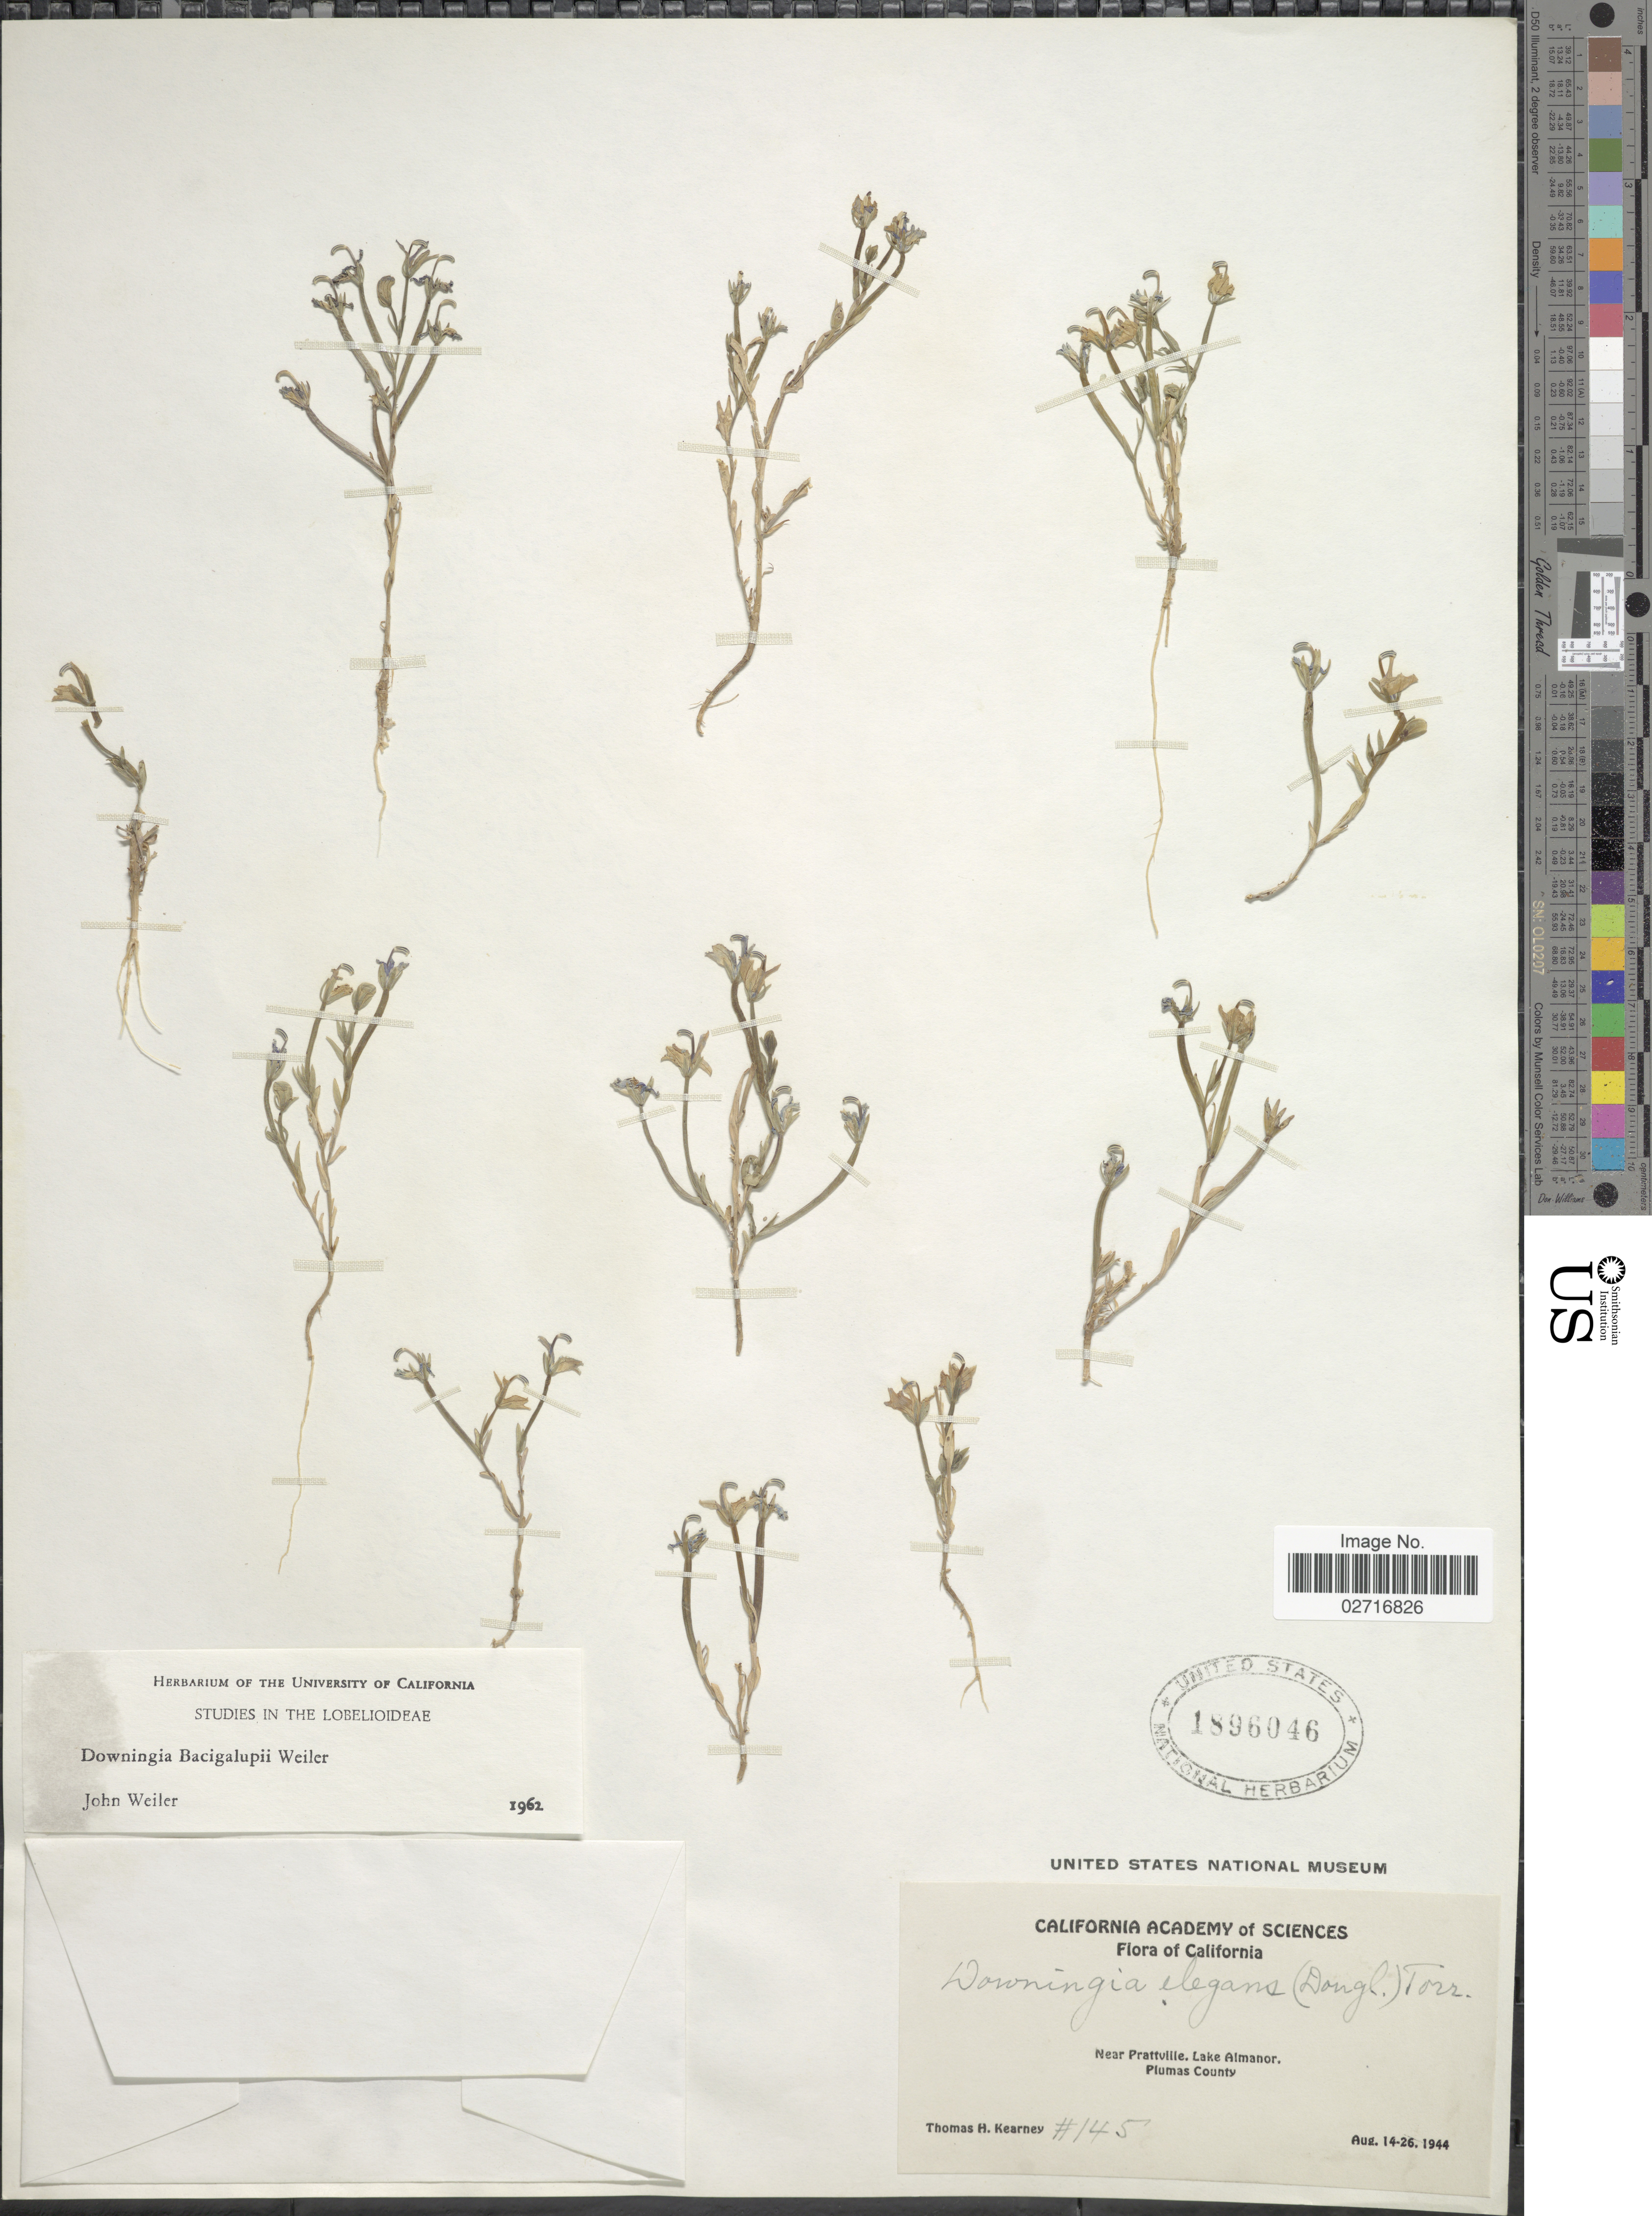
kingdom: Plantae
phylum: Tracheophyta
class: Magnoliopsida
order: Asterales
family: Campanulaceae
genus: Downingia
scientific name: Downingia bacigalupii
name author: Weiler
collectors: T. H. Kearney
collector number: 145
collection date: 1944-08-14/1944-08-26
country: United States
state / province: California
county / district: Plumas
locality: Near Prattville, Lake Almanor, Plumas County.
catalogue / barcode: US 1896046